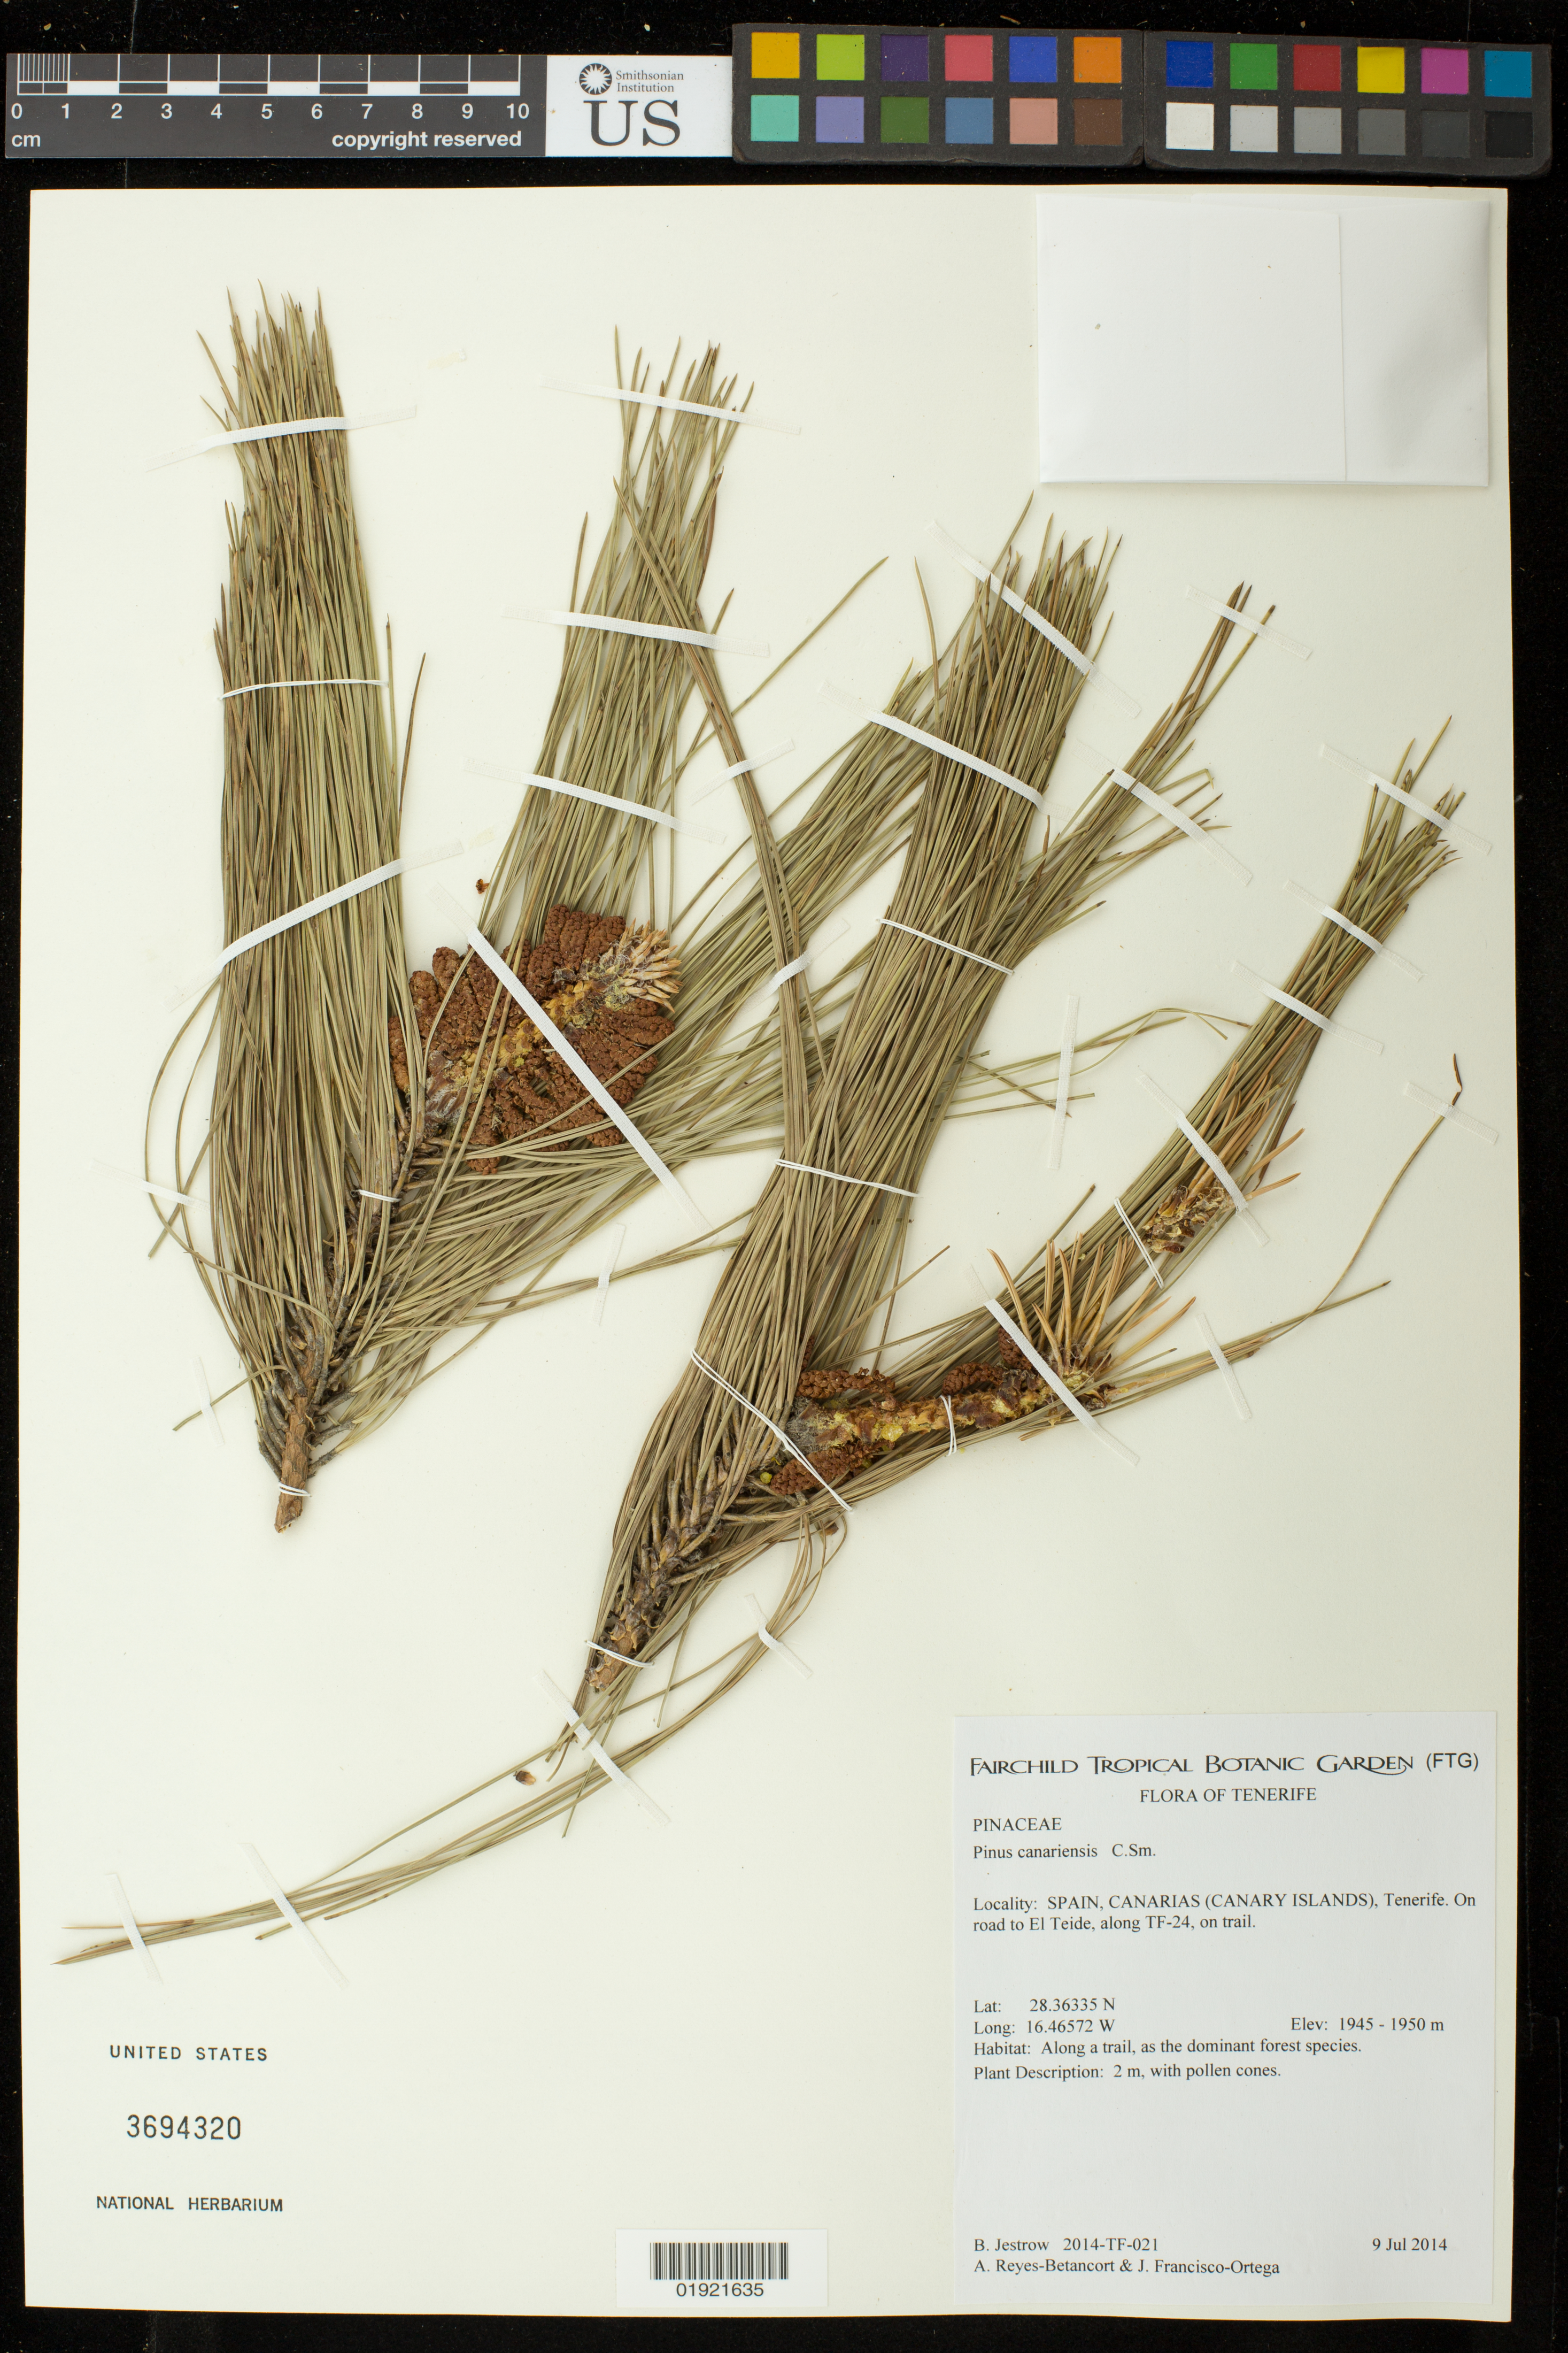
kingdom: Plantae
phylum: Tracheophyta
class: Pinopsida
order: Pinales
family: Pinaceae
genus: Pinus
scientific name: Pinus canariensis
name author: C. Sm.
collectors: B. Jestrow, A. Reyes-Betancort & J. Francisco-Ortega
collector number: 2014-TF-021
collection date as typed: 9 Jul 2014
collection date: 2014-07-09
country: Spain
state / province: Canarias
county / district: Santa Cruz de Tenerife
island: Tenerife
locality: Tenerife, On road to El Teide, along TF-24, on trail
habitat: Along a trail, as the dominant forest species.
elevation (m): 1945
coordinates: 28.36335 N, 16.46572 W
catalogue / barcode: US 3694320